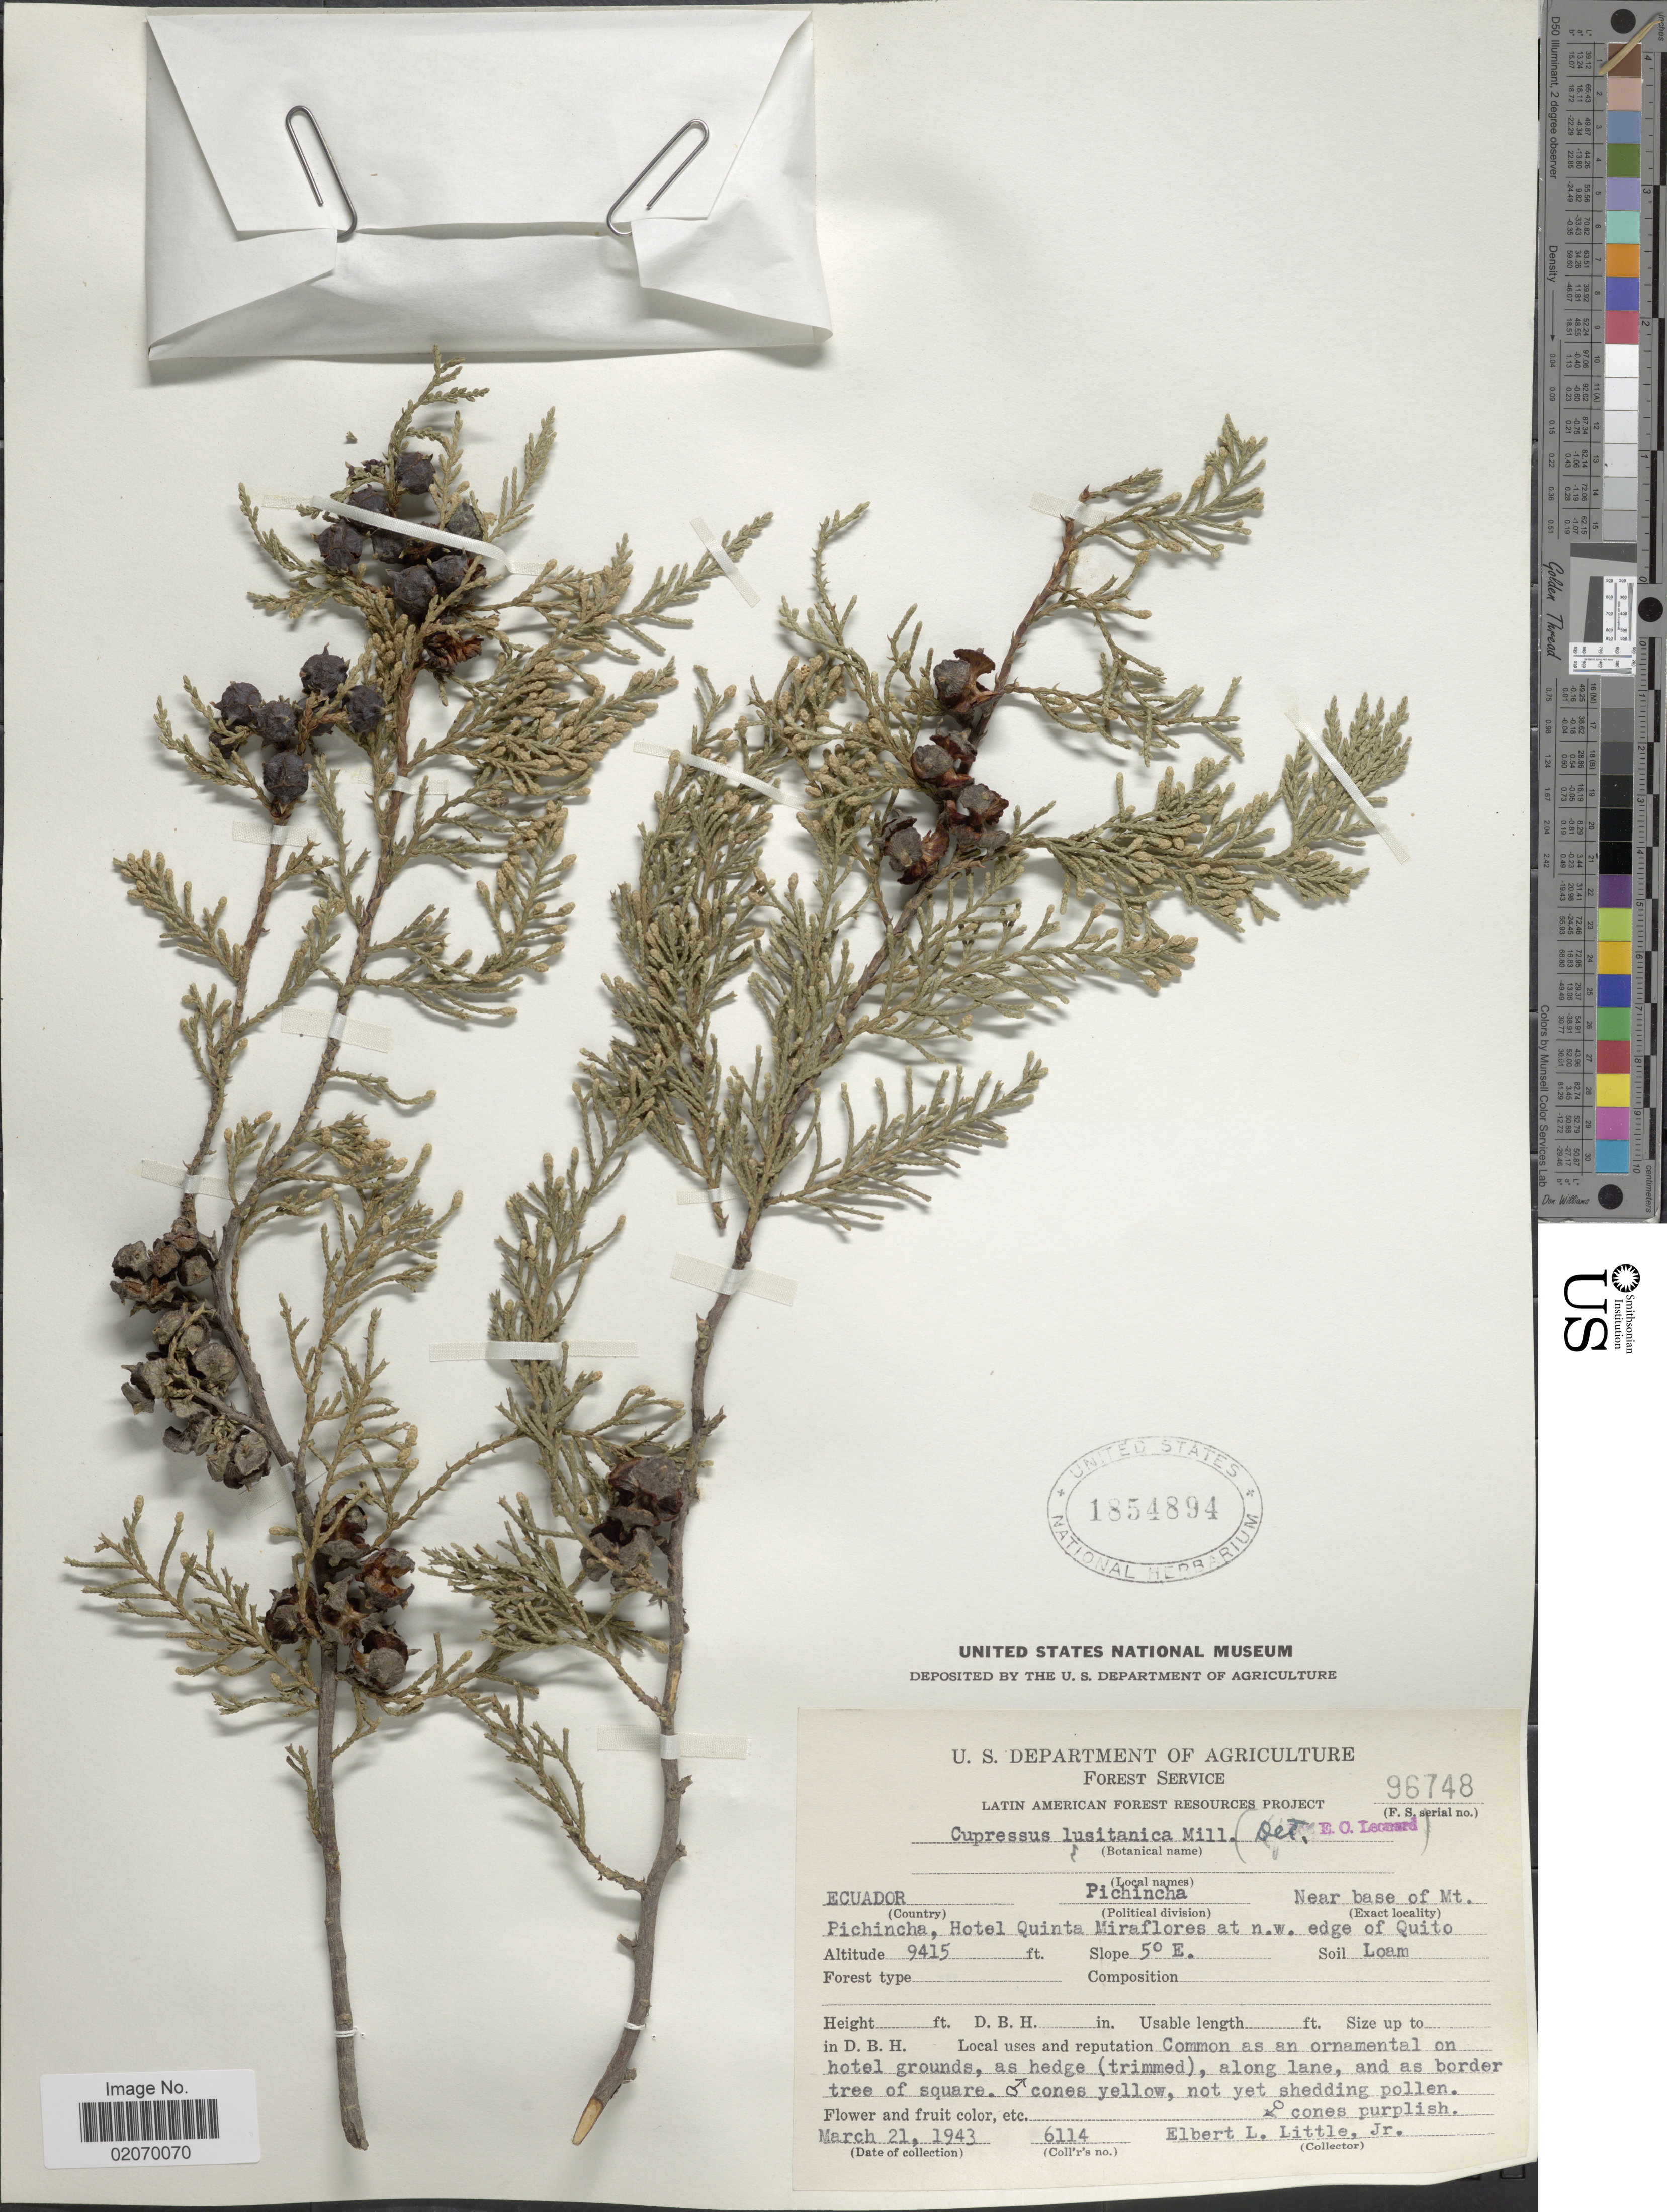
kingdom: Plantae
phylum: Tracheophyta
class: Pinopsida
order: Pinales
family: Cupressaceae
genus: Hesperocyparis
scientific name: Hesperocyparis lusitanica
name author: (Miller) Bartel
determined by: (US) Smithsonian Institution - National Museum of Natural History - Department of Botany (UNITED STATES)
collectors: E. L. Little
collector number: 6114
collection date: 1943-03-21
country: Ecuador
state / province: Pichincha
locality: Near base of MT. Pichincha, Hotel Quinta Miraflores at n.w. edge of Quito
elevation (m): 2870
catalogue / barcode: US 1854894